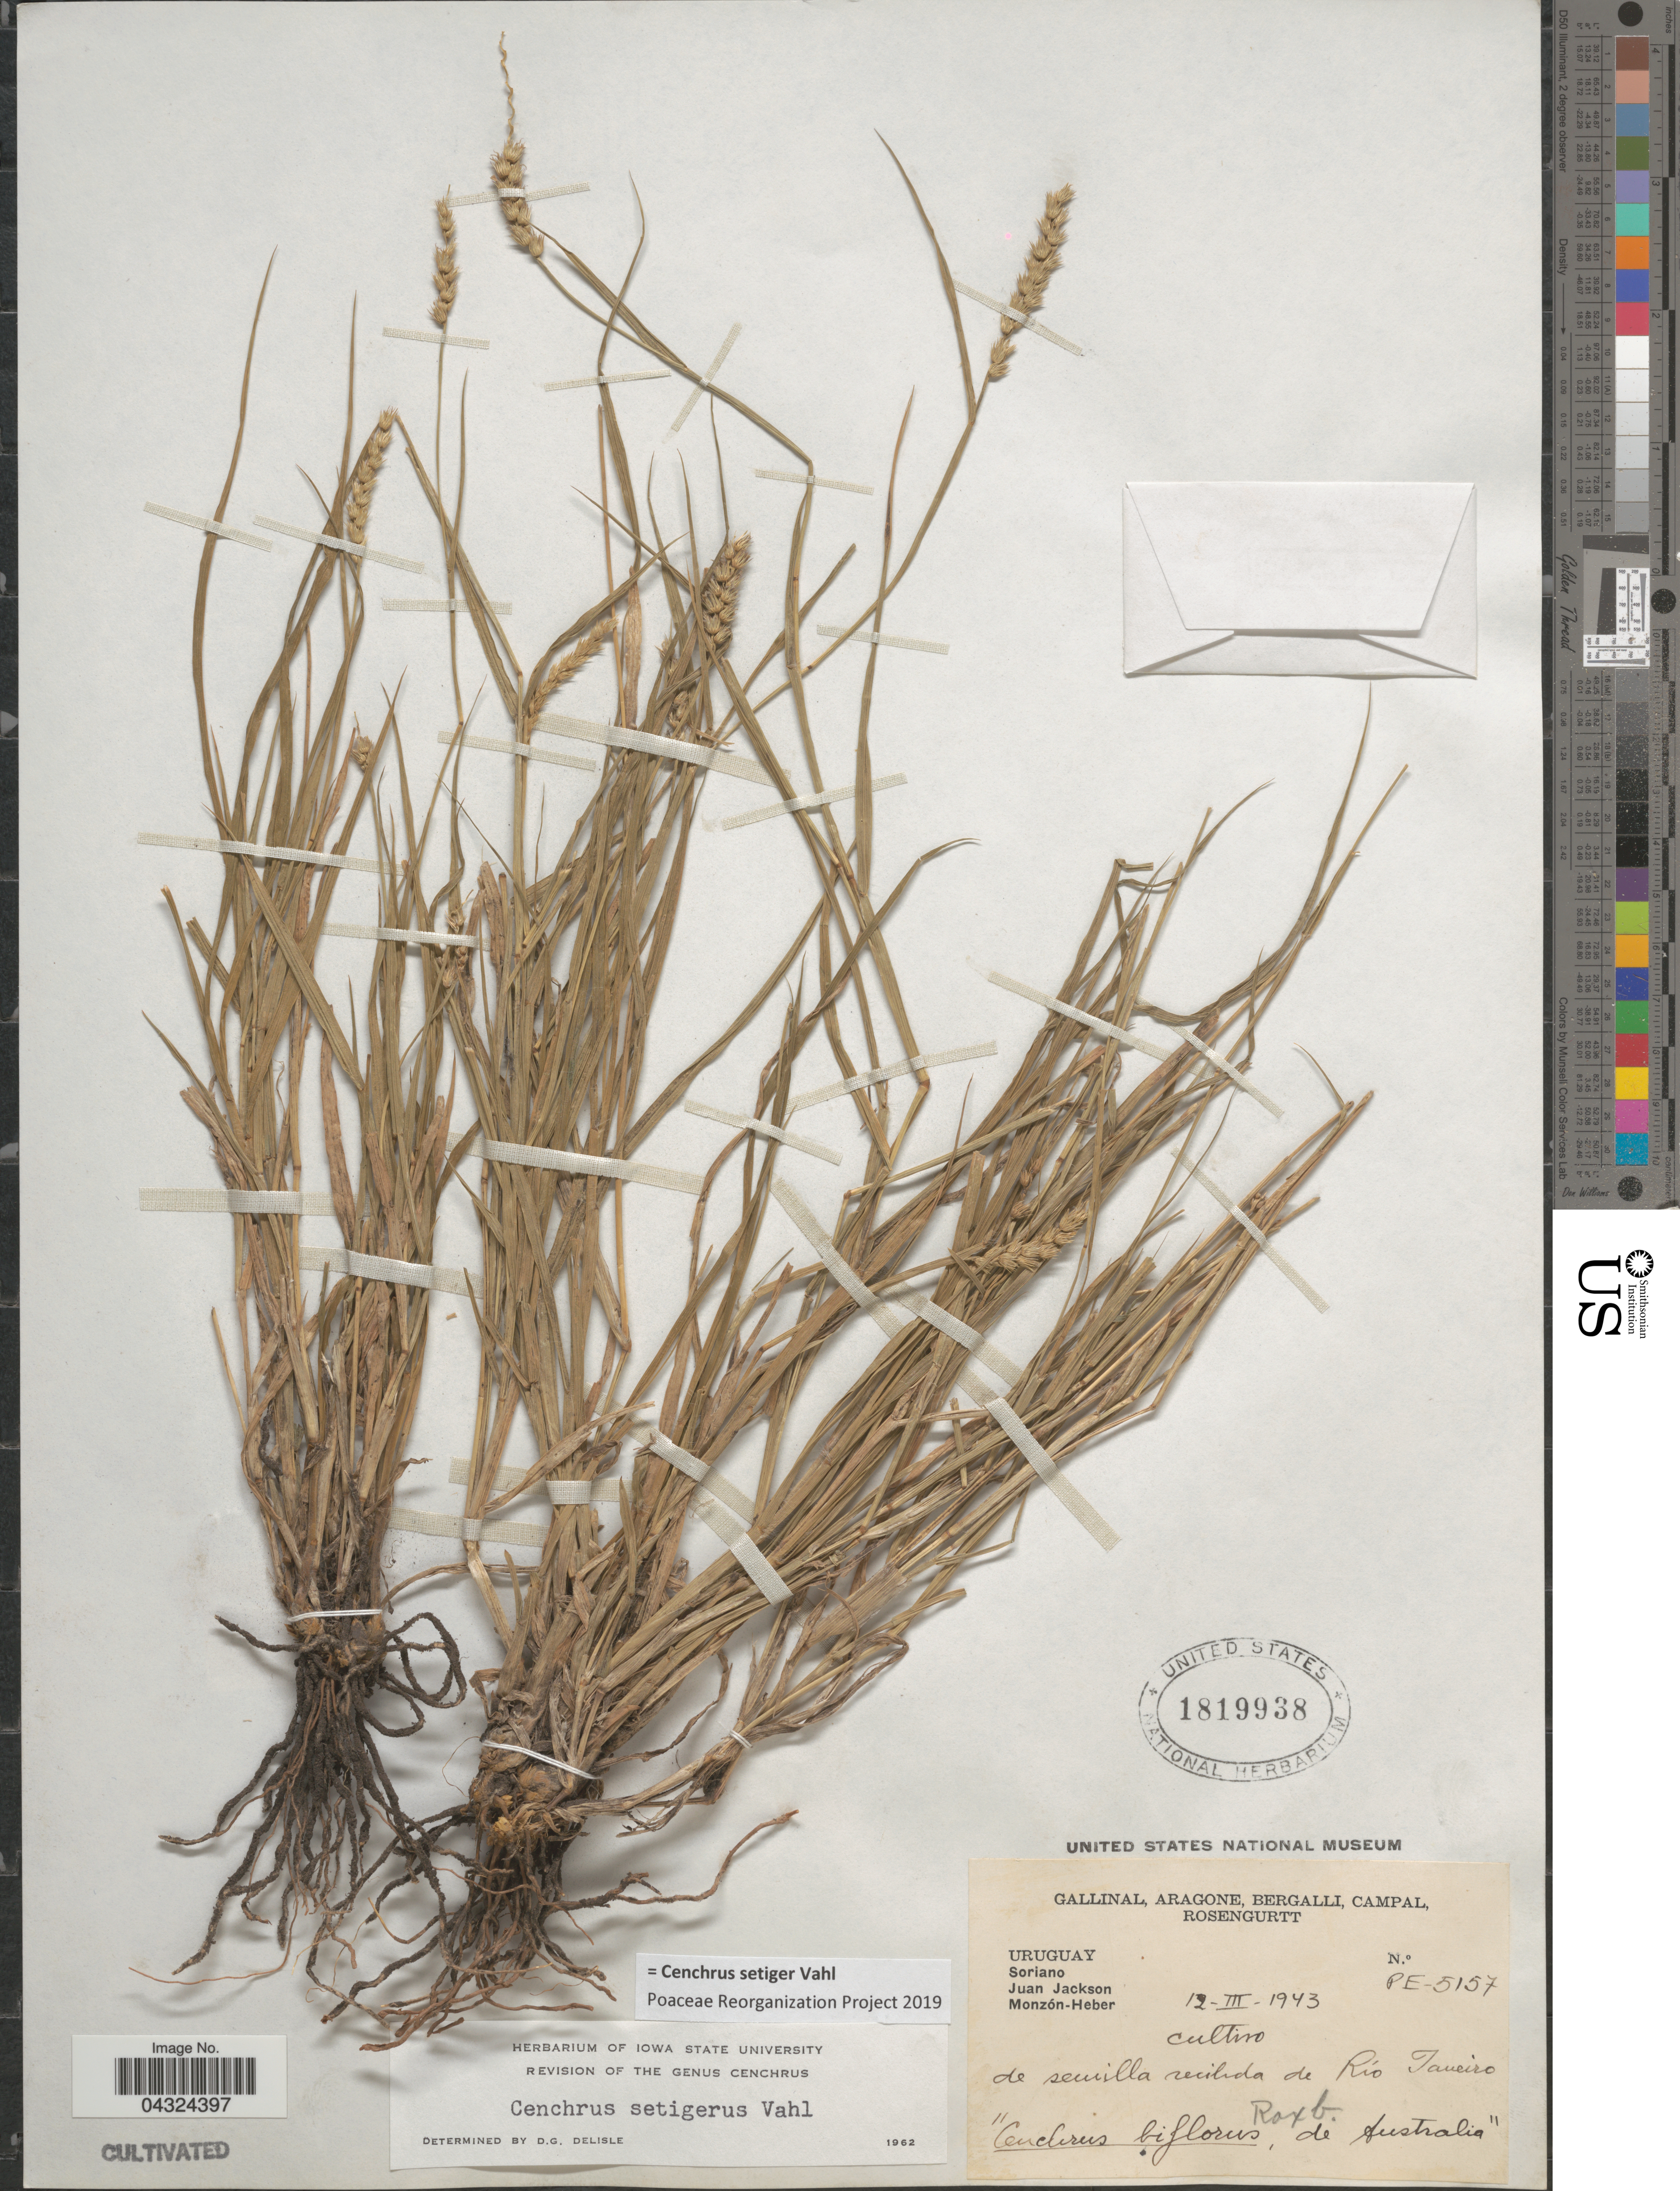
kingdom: Plantae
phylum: Tracheophyta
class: Liliopsida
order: Poales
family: Poaceae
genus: Cenchrus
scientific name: Cenchrus setiger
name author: Vahl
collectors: -. Gallinal, -- Aragone, -- Bergalli, -- Campal & Rosengurtt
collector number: PE-5157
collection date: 1943-03-12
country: Uruguay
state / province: Soriano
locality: Juan Jackson. Monzón-Heber. De semilla [interpreted] reclida [interpreted] de Río de Janeiro [unsure placement]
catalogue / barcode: US 1819938